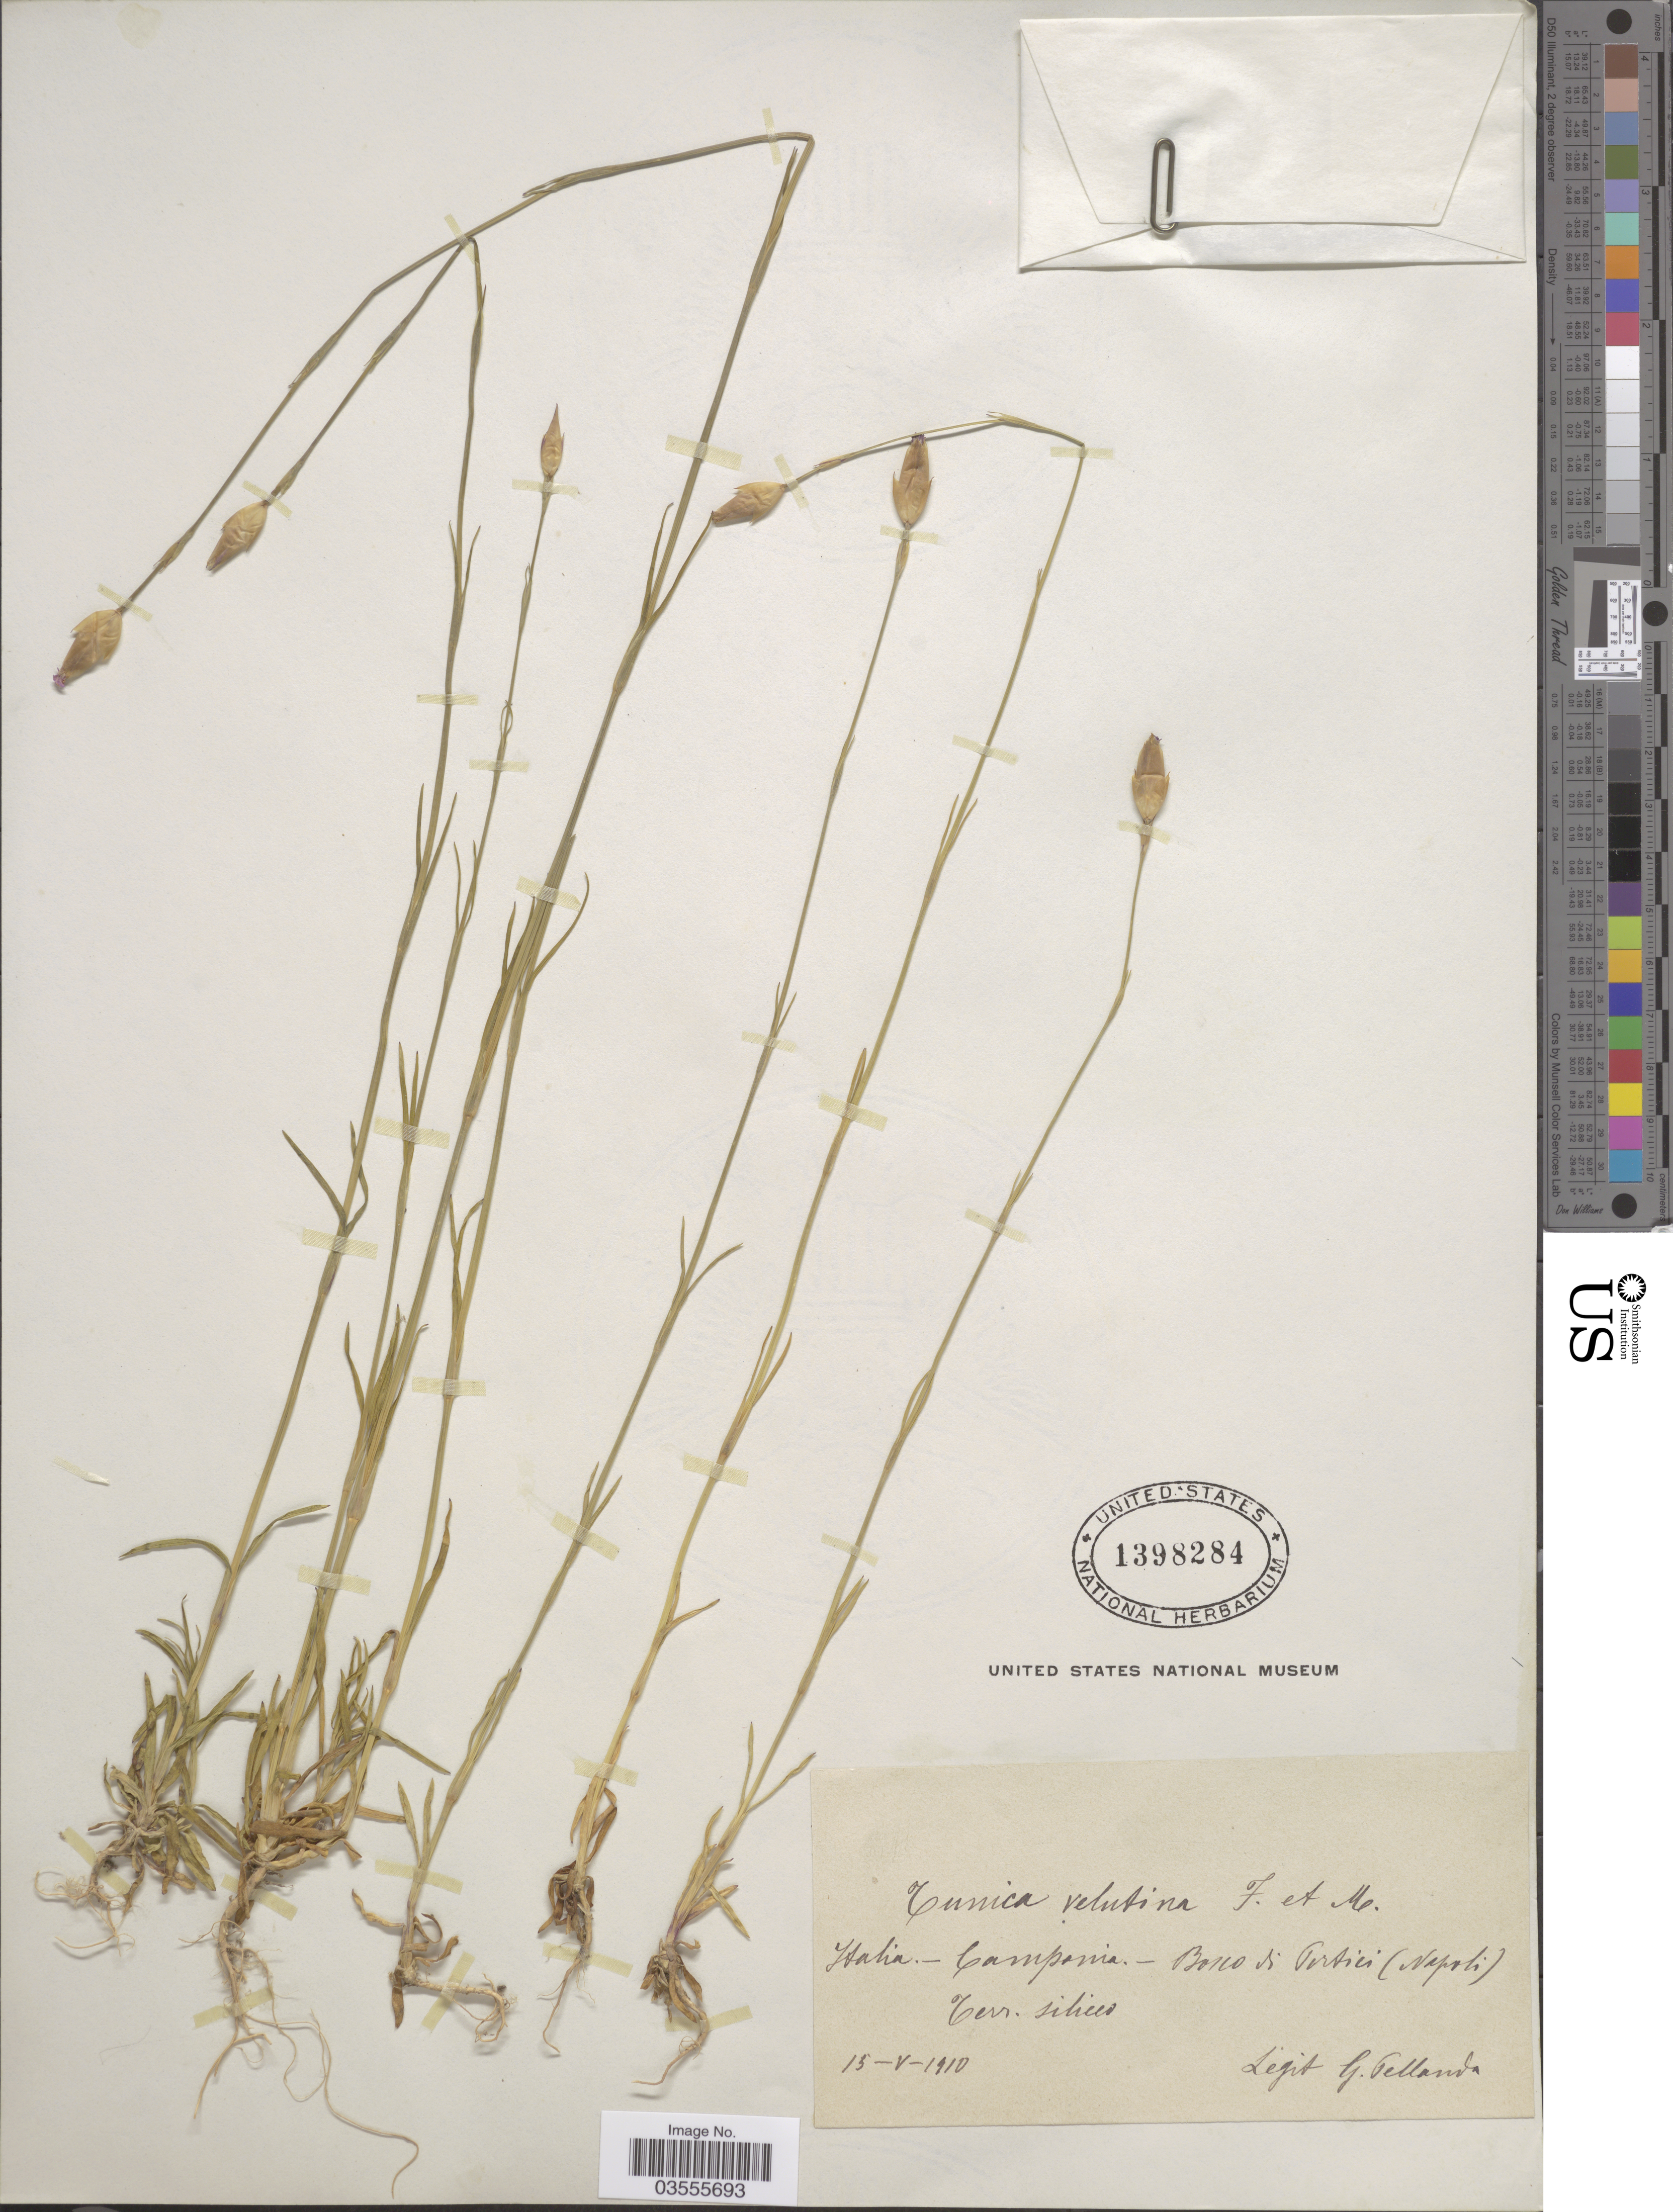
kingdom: Plantae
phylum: Tracheophyta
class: Magnoliopsida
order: Caryophyllales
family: Caryophyllaceae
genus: Petrorhagia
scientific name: Petrorhagia dubia subsp. dubia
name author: (Raf.) López & Romo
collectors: G. Pellanda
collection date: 1910-05-15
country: Italy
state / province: Campania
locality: Bono s. Pertici (Napoli) Terr. siliceo. [interpreted]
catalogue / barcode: US 1398284